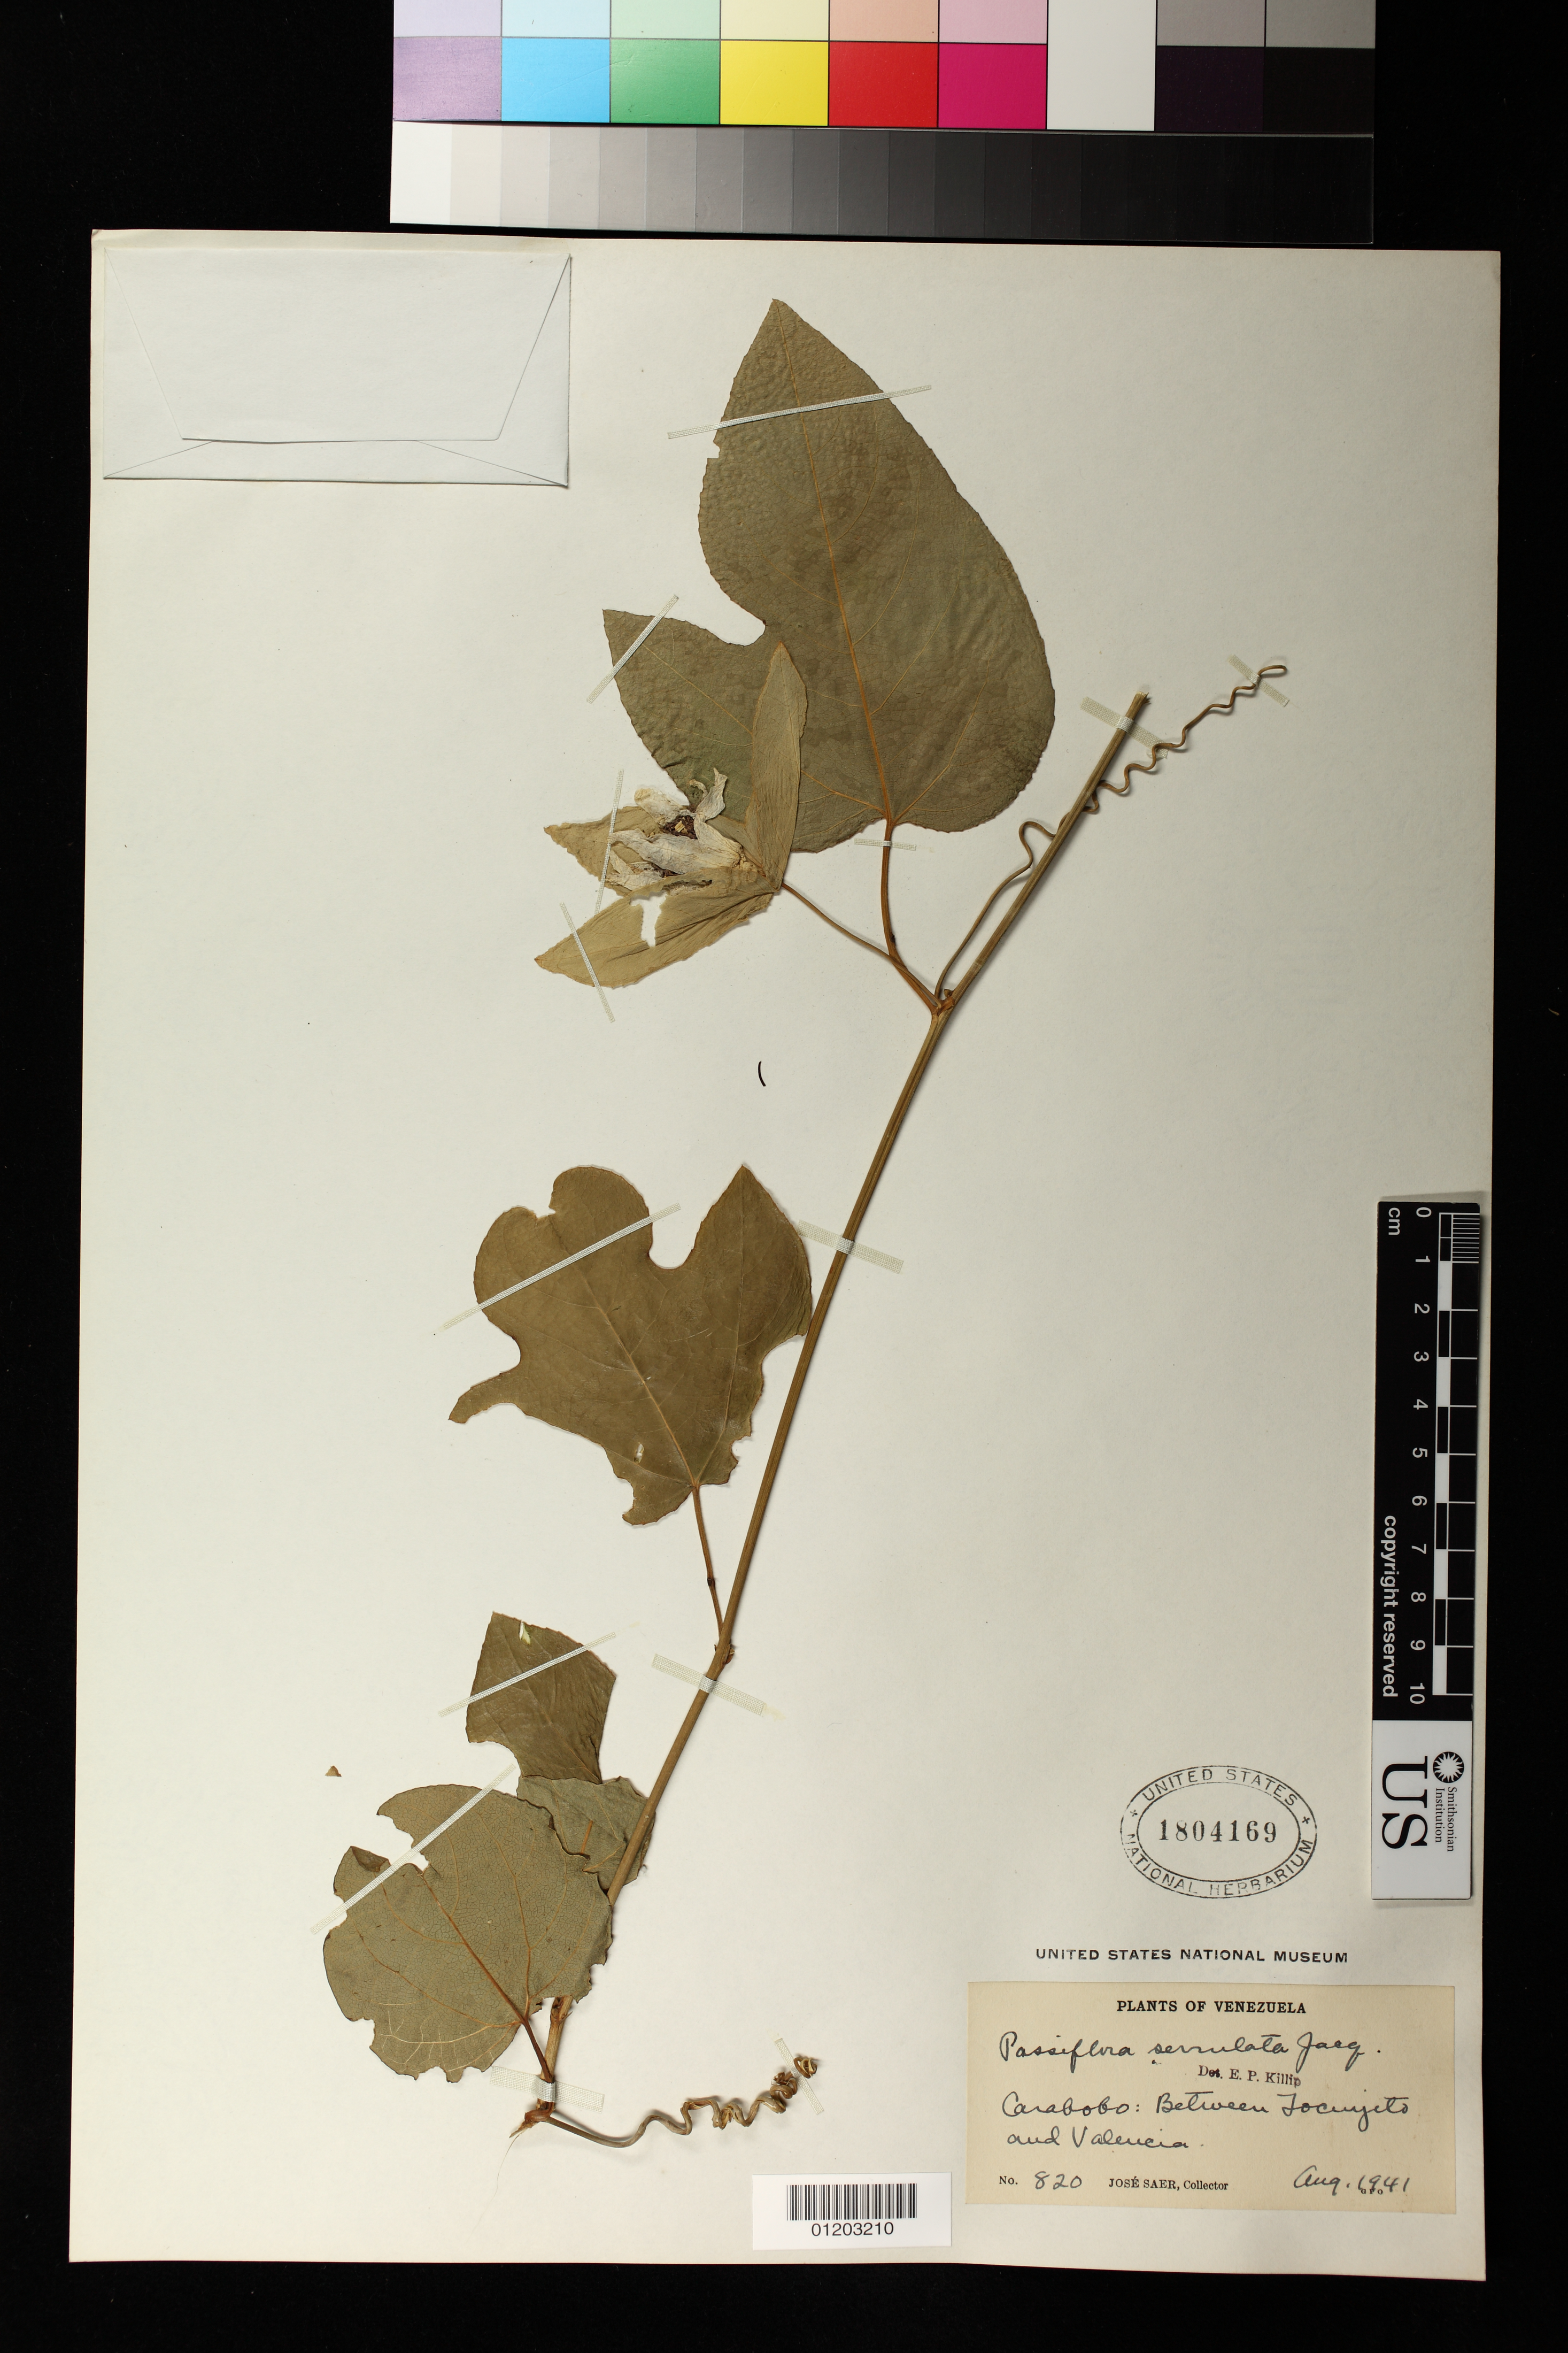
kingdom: Plantae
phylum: Tracheophyta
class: Magnoliopsida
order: Malpighiales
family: Passifloraceae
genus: Passiflora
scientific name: Passiflora serrulata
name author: Jacq.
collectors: J. Saer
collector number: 820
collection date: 1941-08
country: Venezuela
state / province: Carabobo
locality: Between Tocuyito and Valencia.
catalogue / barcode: US 1804169